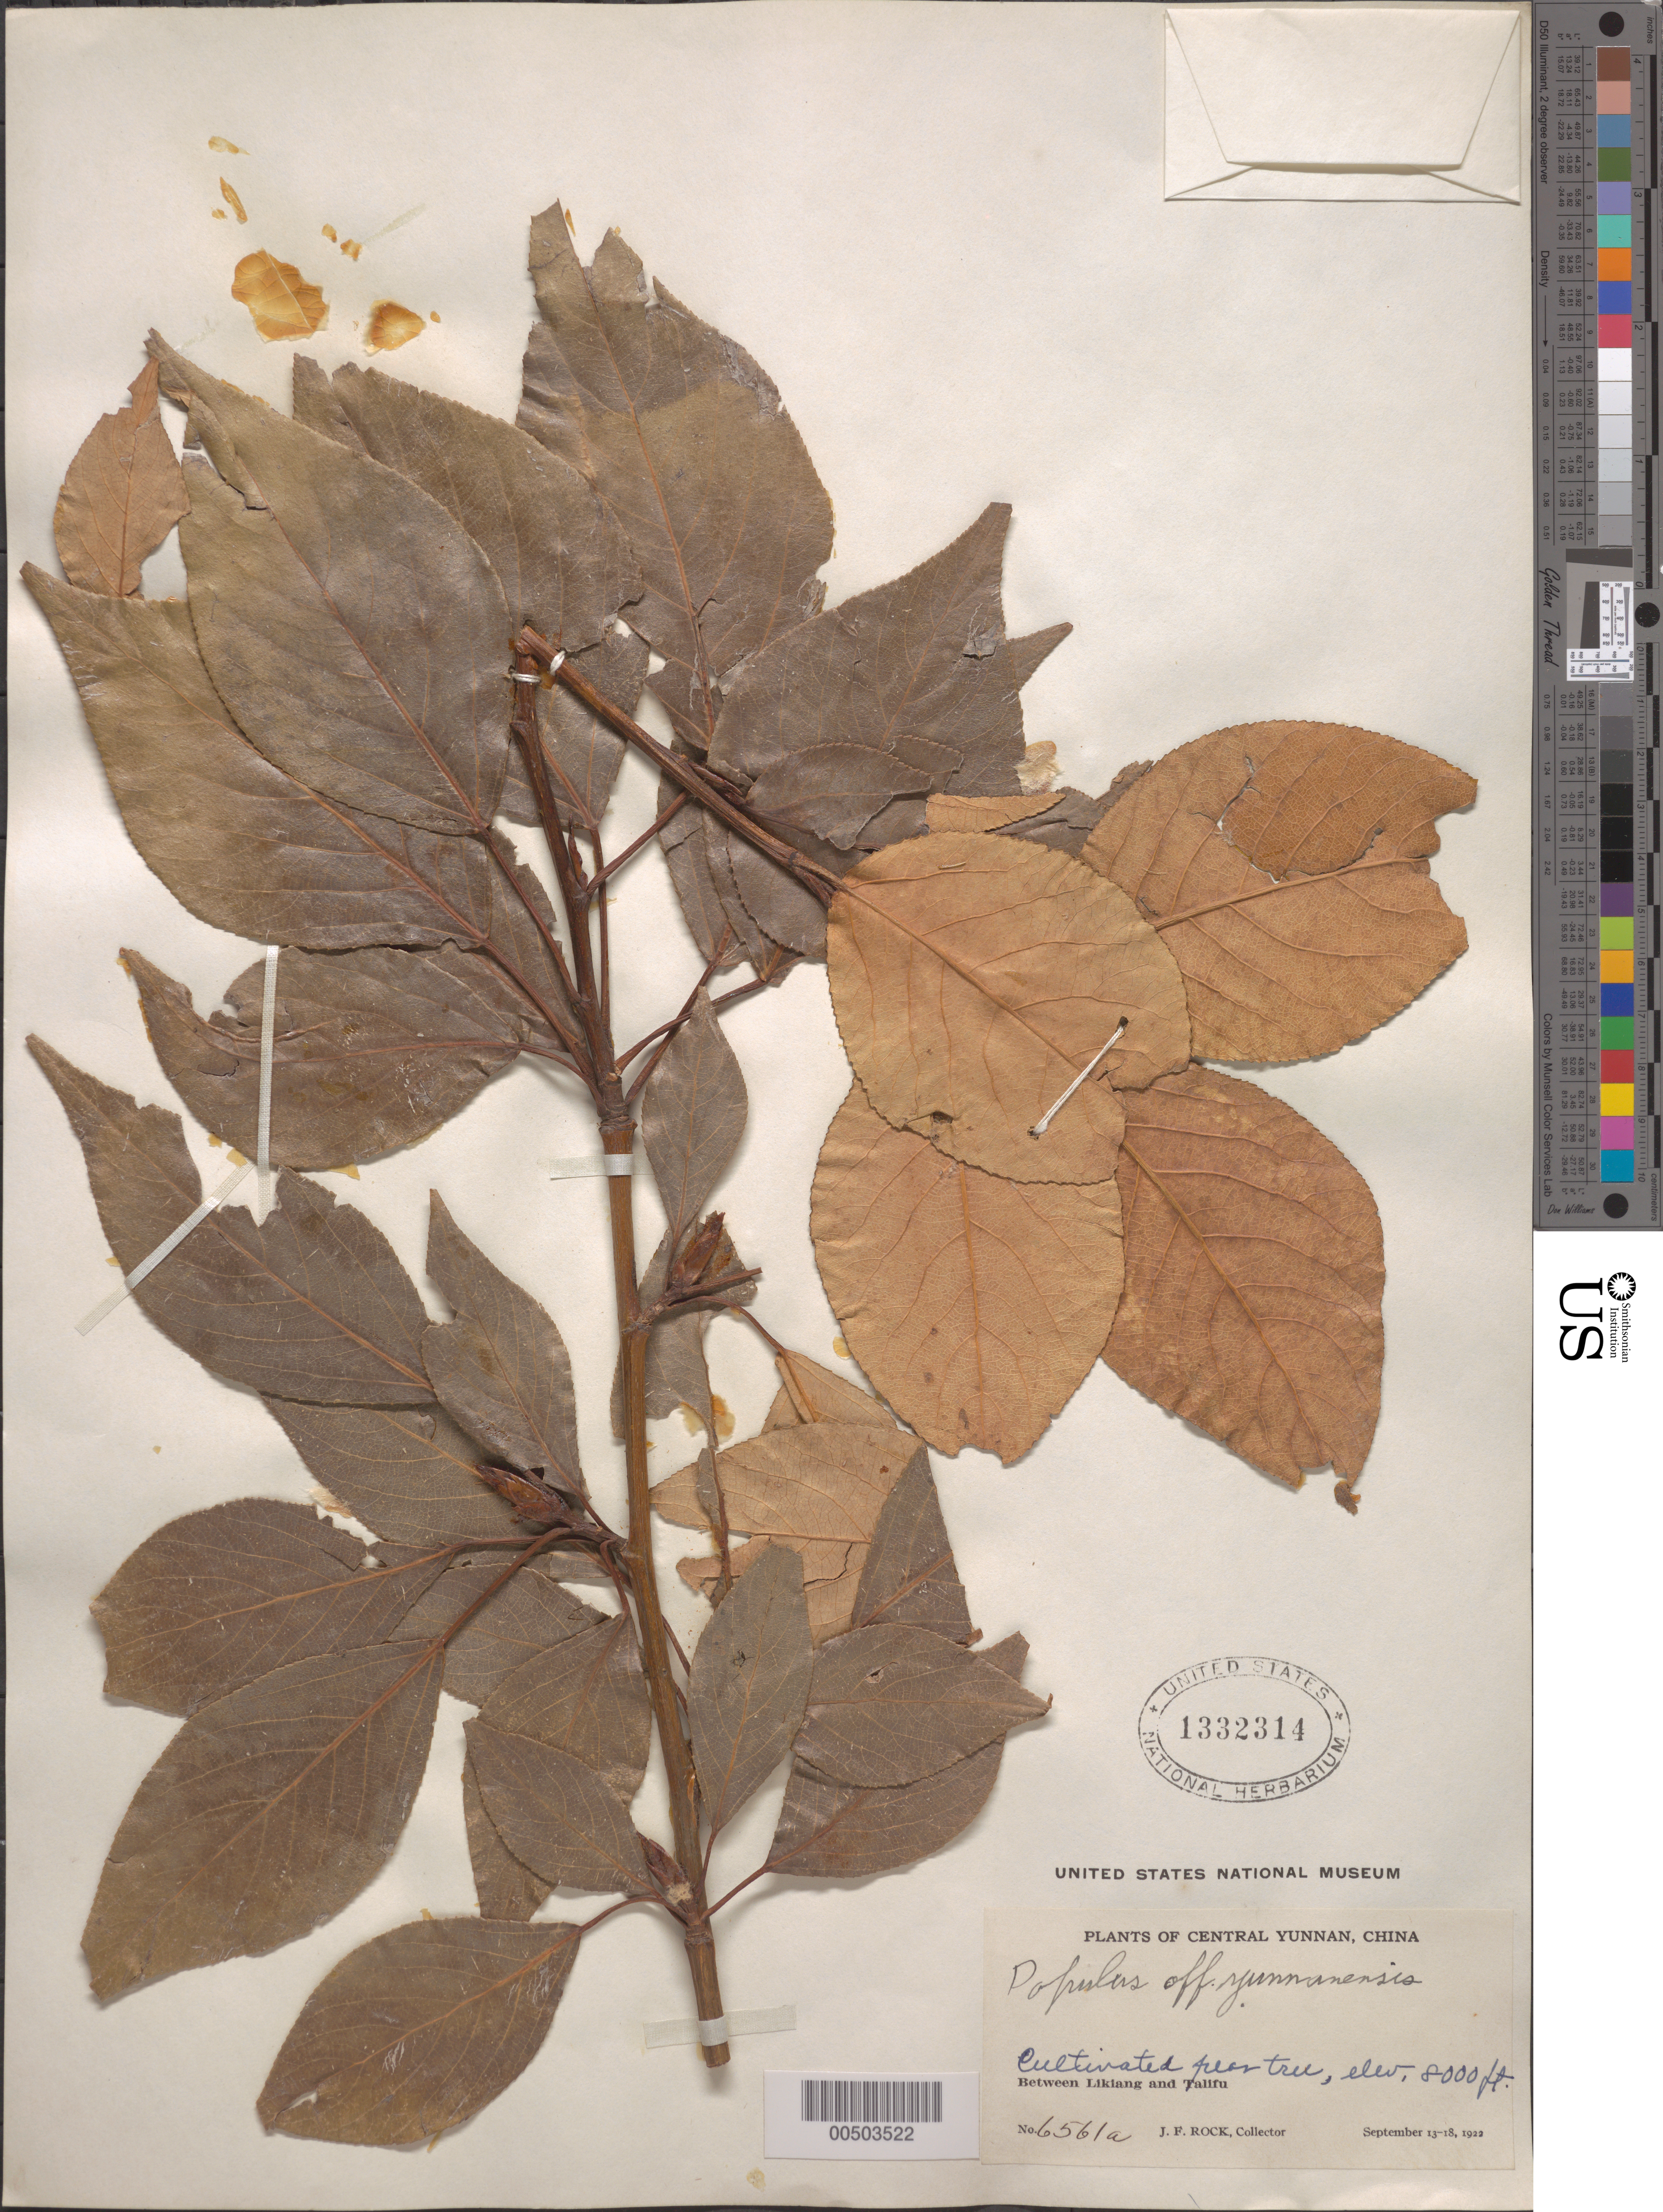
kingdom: Plantae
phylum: Tracheophyta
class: Magnoliopsida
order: Malpighiales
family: Salicaceae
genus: Populus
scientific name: Populus yunnanensis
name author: Dode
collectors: J. F. Rock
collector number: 6561a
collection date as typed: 13 Sep 1922 to 18 Sep 1922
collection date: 1922-09-13/1922-09-18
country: China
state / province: Yunnan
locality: between Likiang and Talifu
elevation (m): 2438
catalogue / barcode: US 1332314